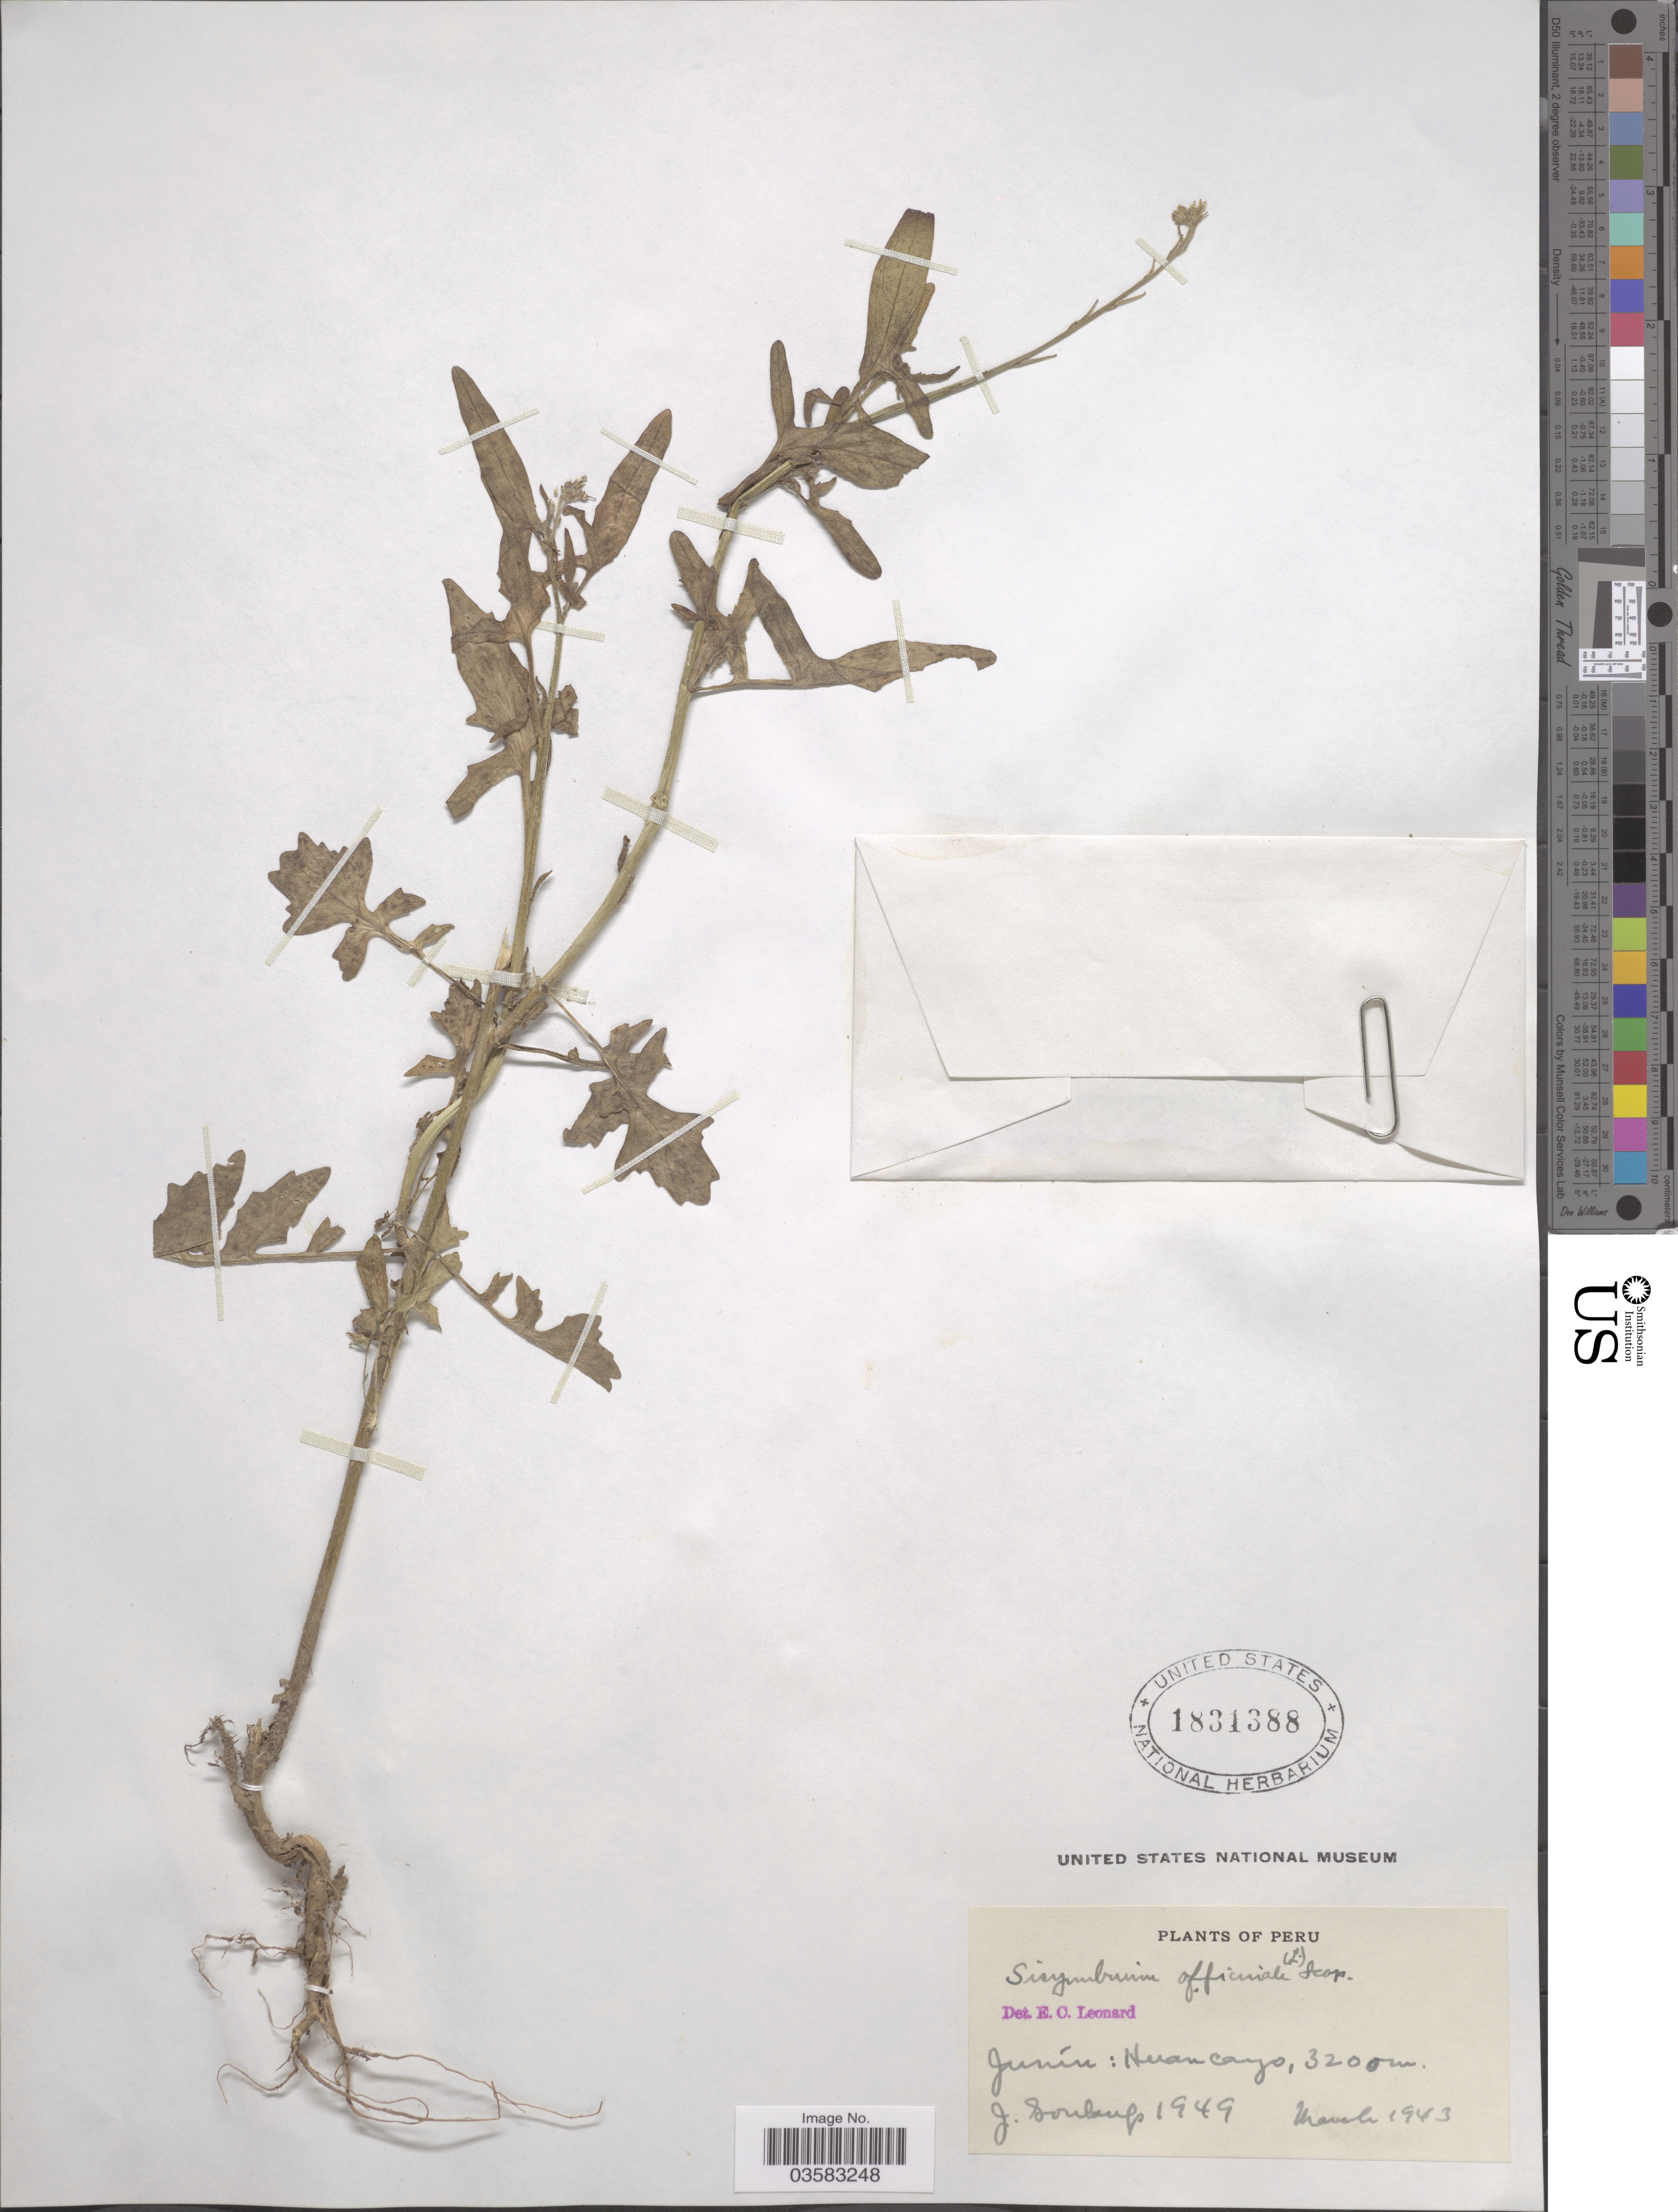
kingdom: Plantae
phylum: Tracheophyta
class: Magnoliopsida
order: Brassicales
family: Brassicaceae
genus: Sisymbrium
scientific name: Sisymbrium officinale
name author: (L.) Scop.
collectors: J. Soukup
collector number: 1949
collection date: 1943-03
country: Peru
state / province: Junín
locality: Huancayo.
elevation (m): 3200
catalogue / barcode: US 1831388